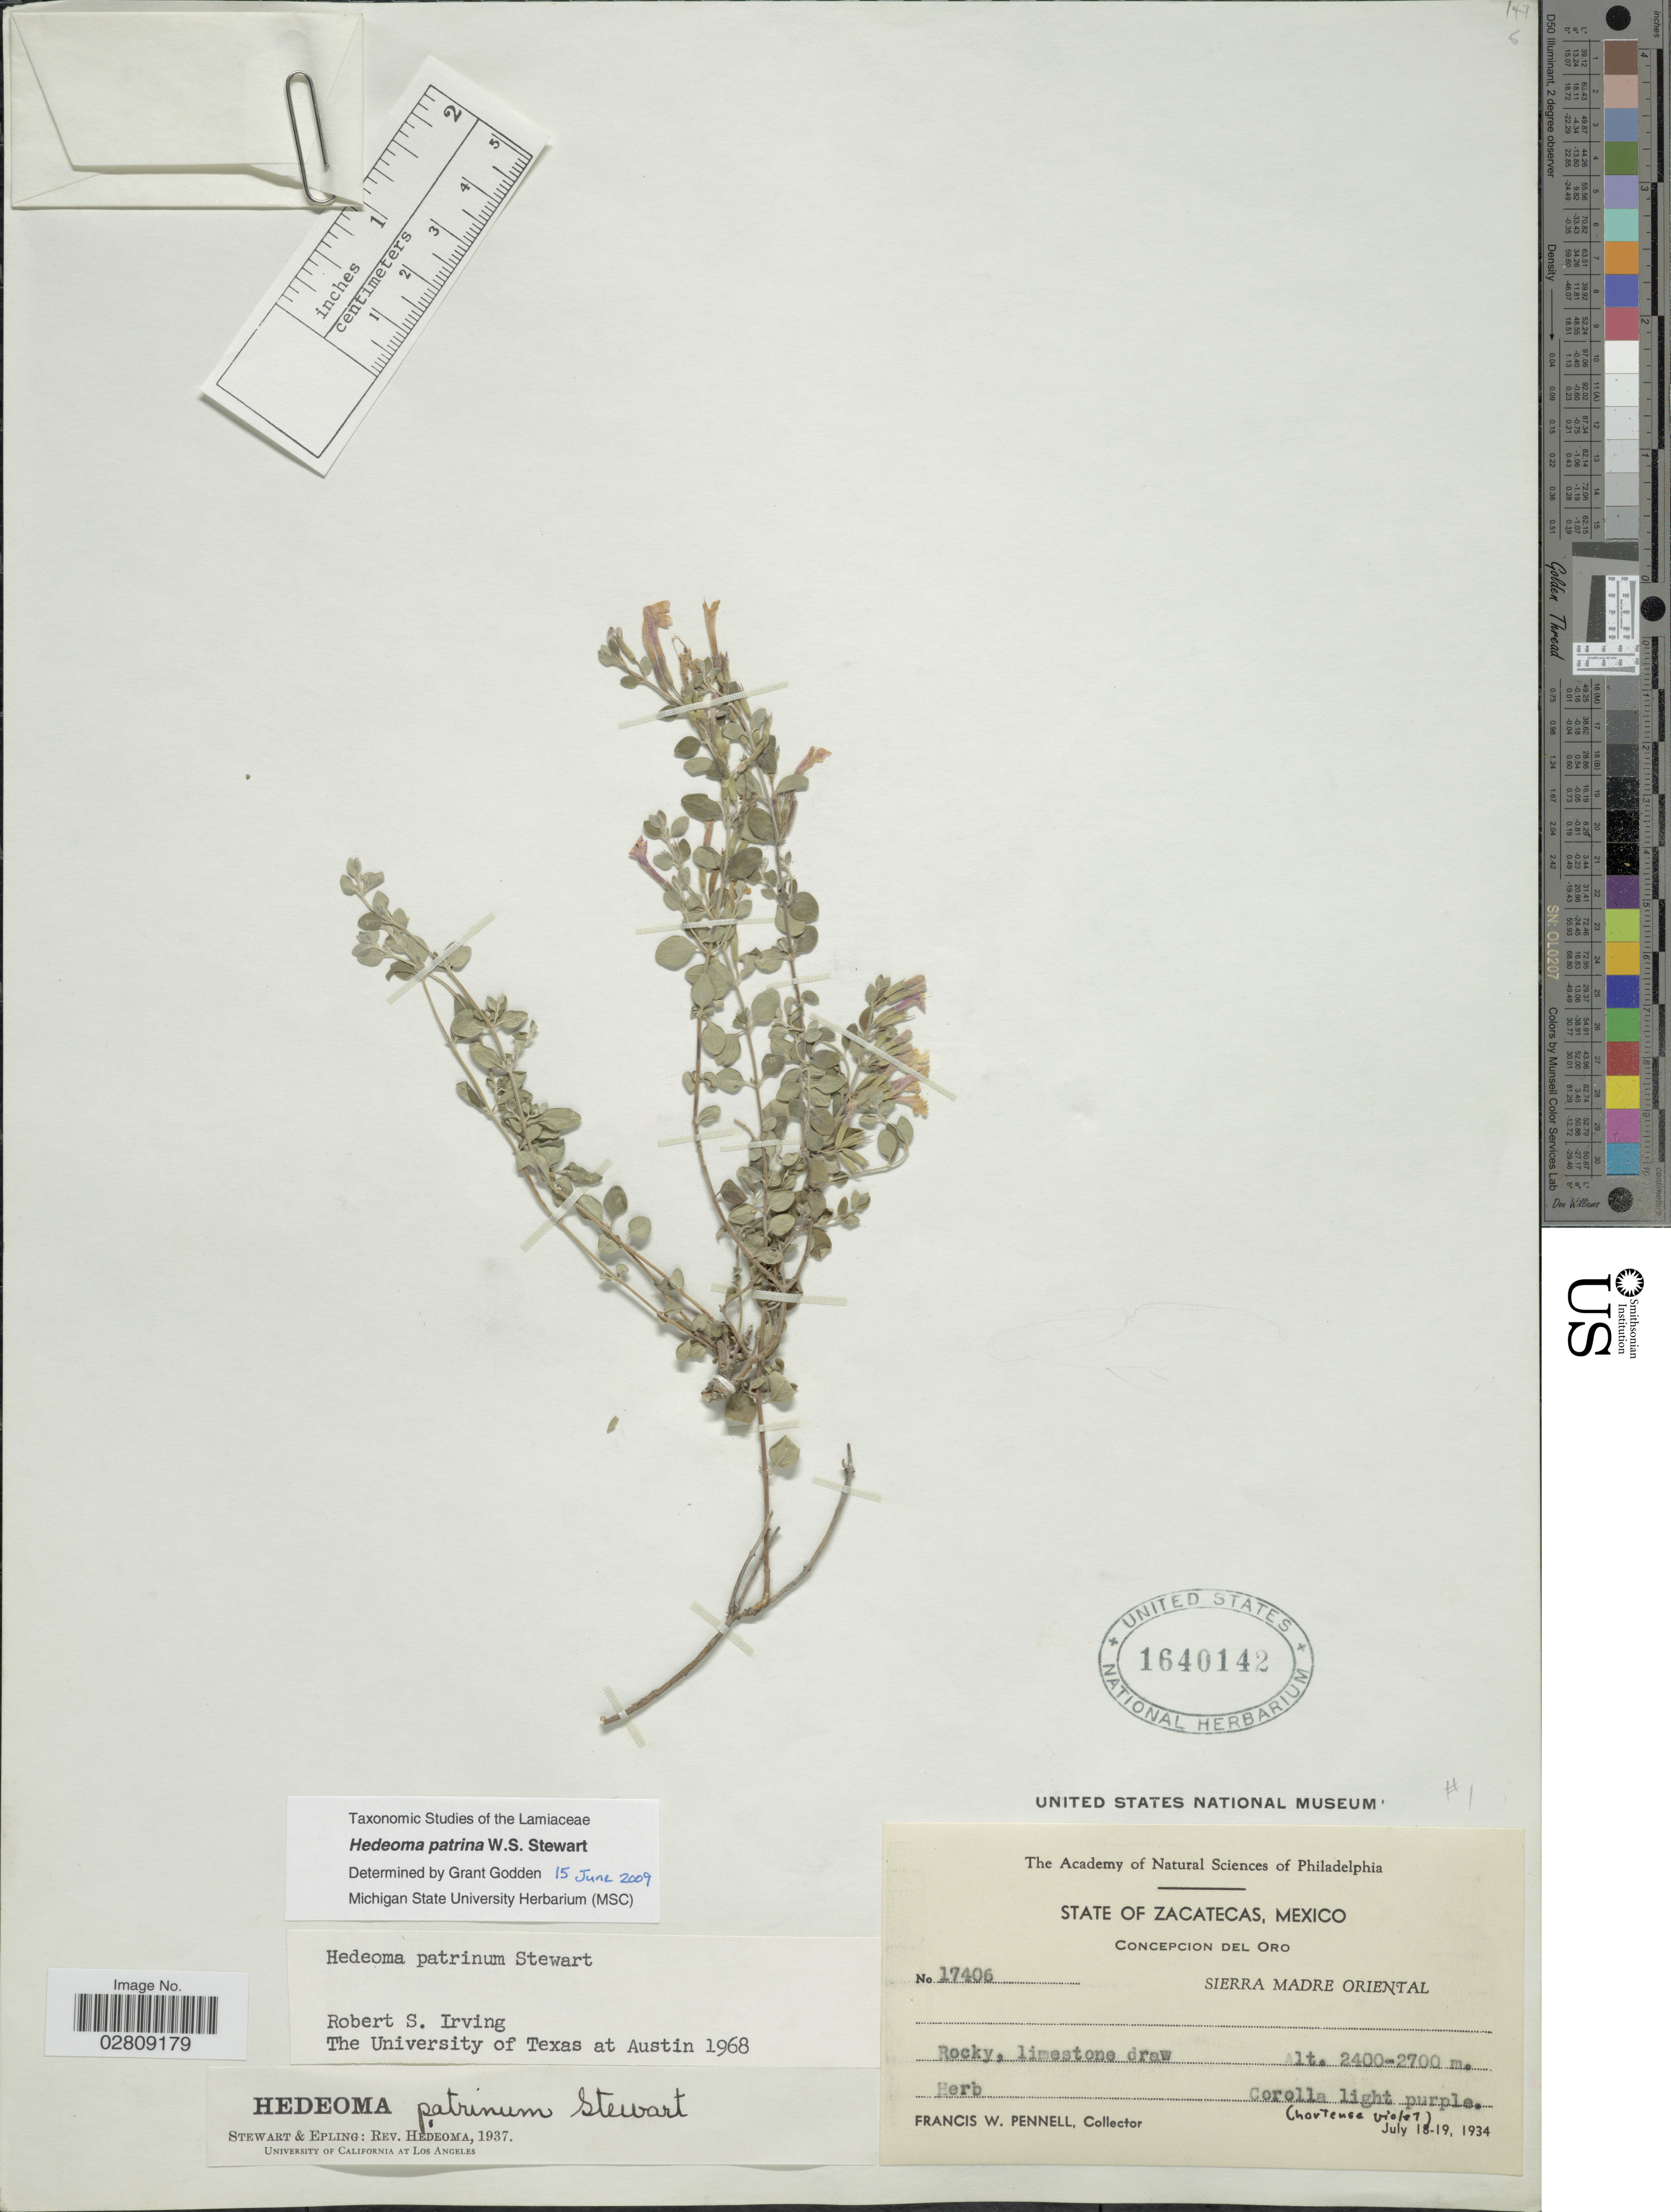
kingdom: Plantae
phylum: Tracheophyta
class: Magnoliopsida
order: Lamiales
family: Lamiaceae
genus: Hedeoma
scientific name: Hedeoma patrinum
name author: W.S. Stewart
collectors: F. W. Pennell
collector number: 17406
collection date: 1934-07-18/1934-07-19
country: Mexico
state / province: Zacatecas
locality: Concepcion del Oro, Sierra Madre Oriental.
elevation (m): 2400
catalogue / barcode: US 1640142